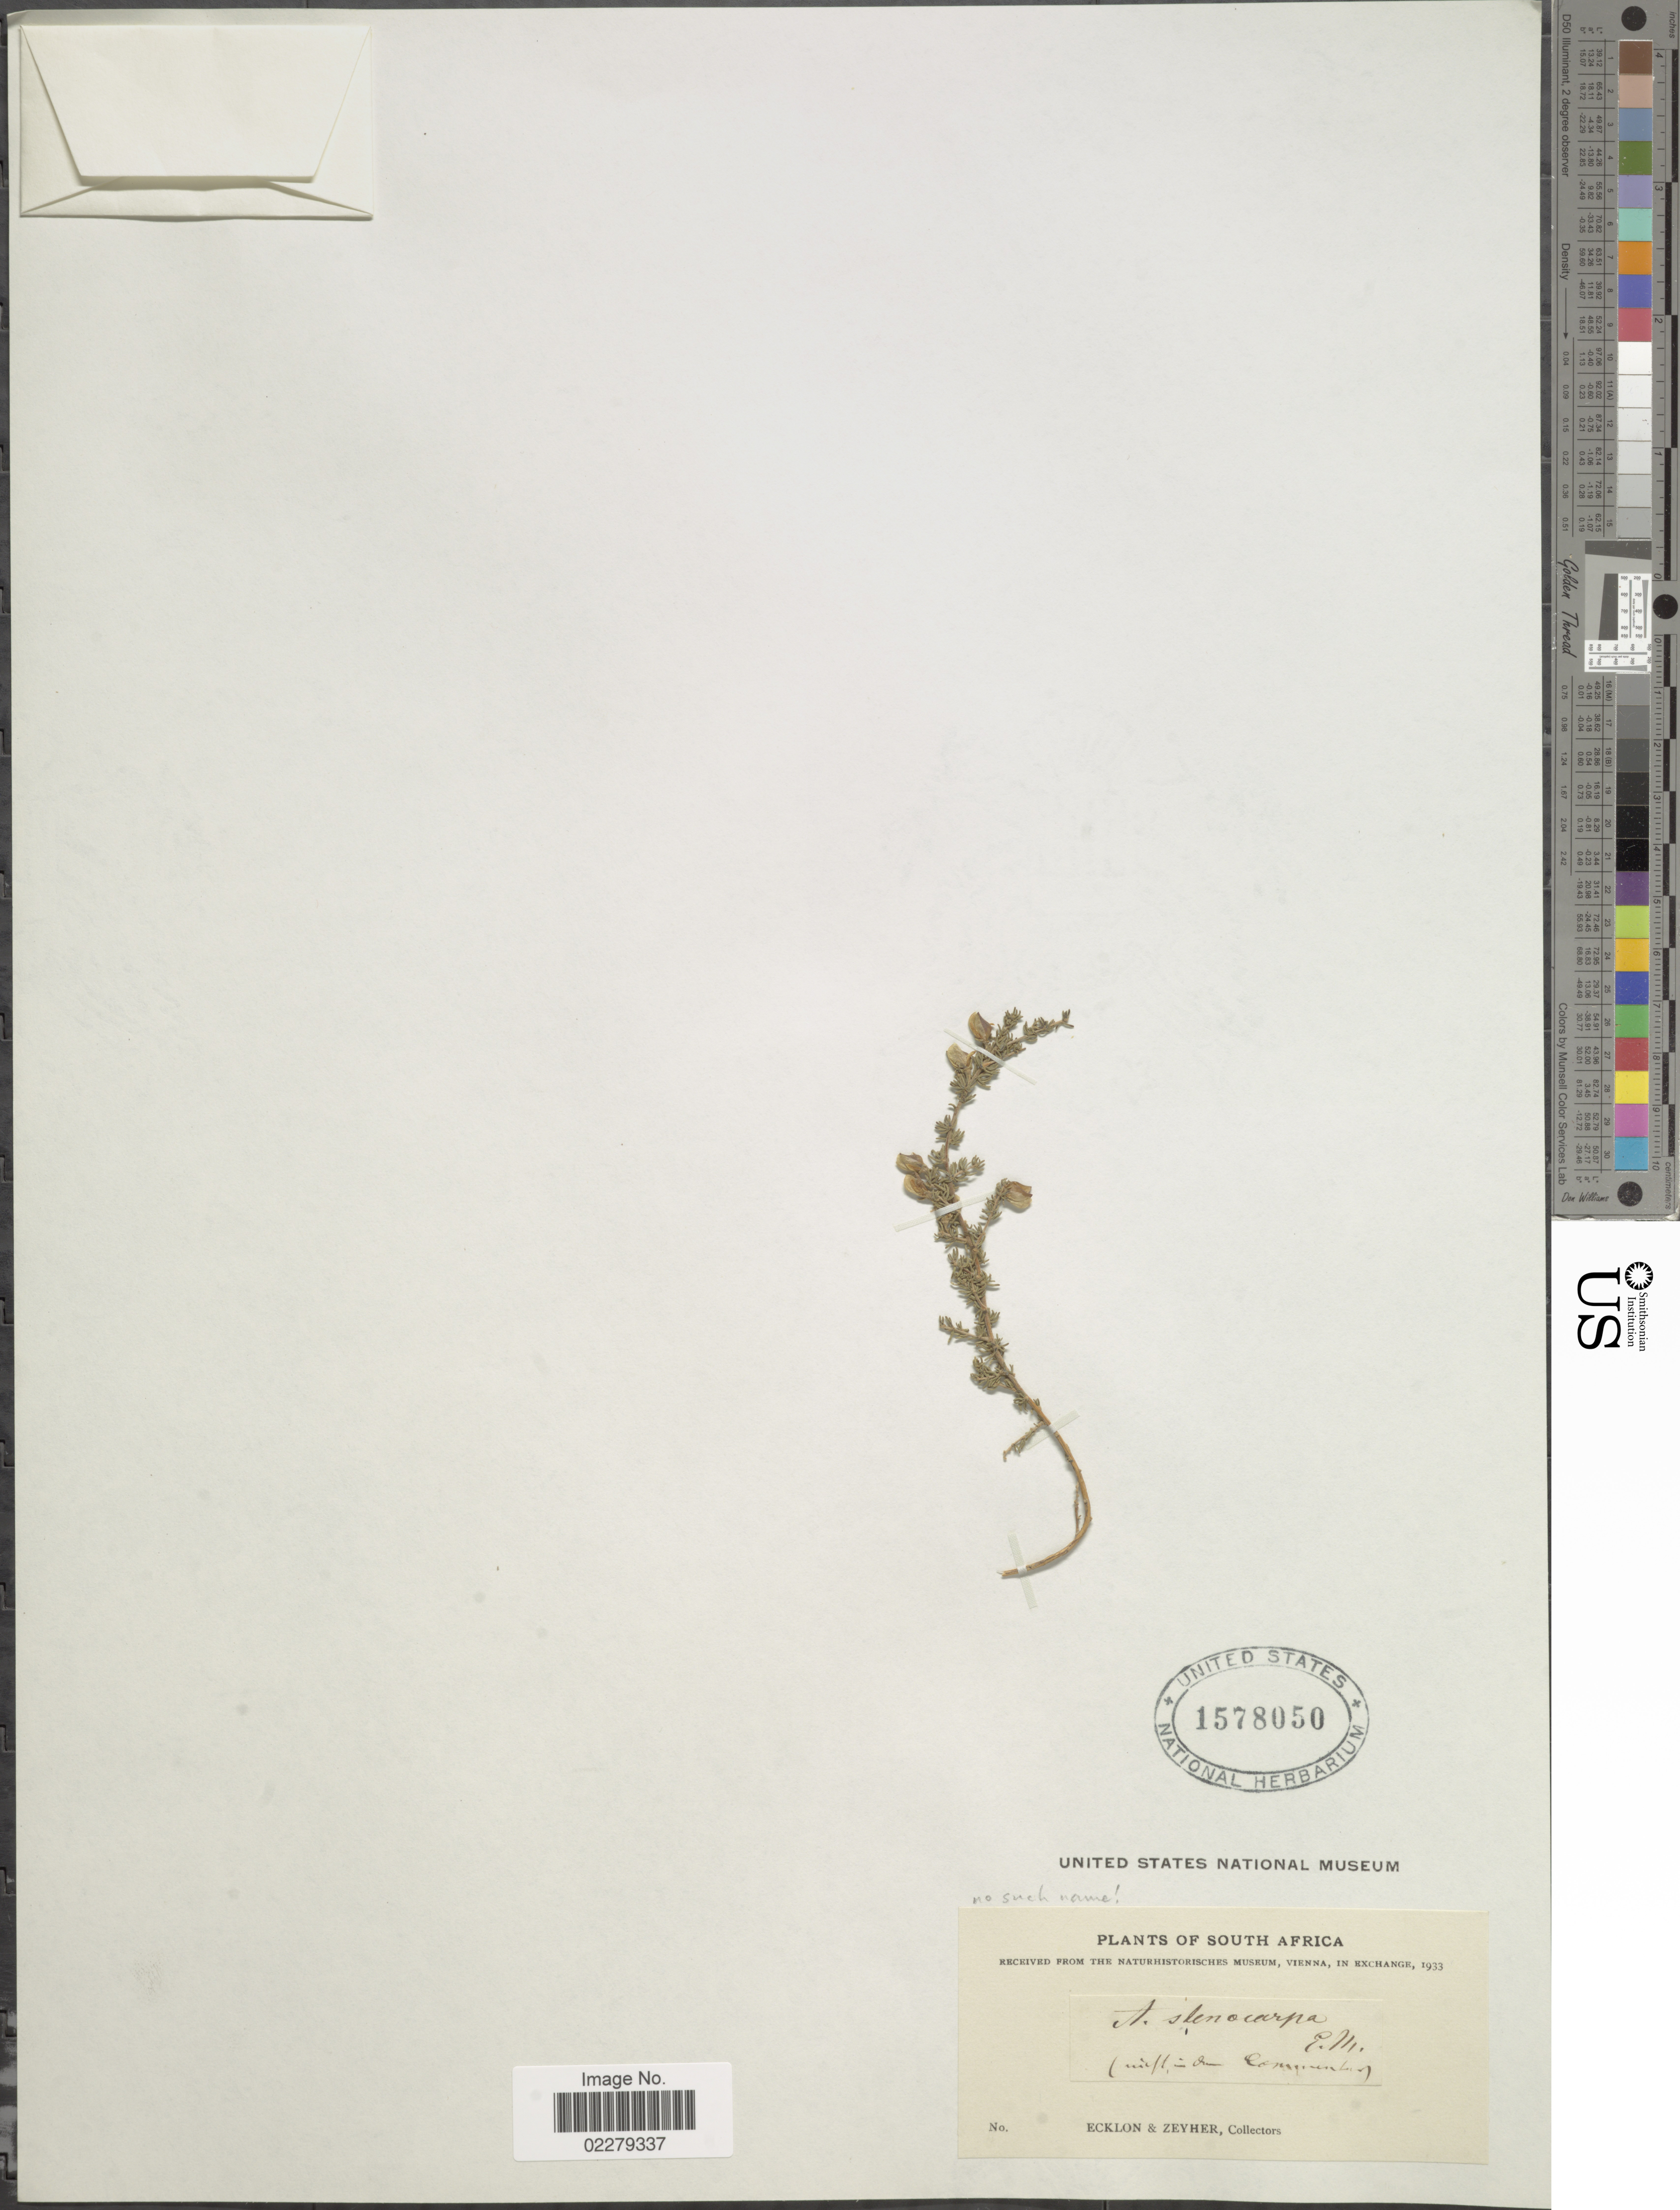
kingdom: Plantae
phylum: Tracheophyta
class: Magnoliopsida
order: Fabales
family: Fabaceae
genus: Aspalathus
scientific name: Aspalathus stenophylla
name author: Eckl. & Zeyh.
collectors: -. Ecklon & -. Zeyher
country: South Africa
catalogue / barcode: US 1578050